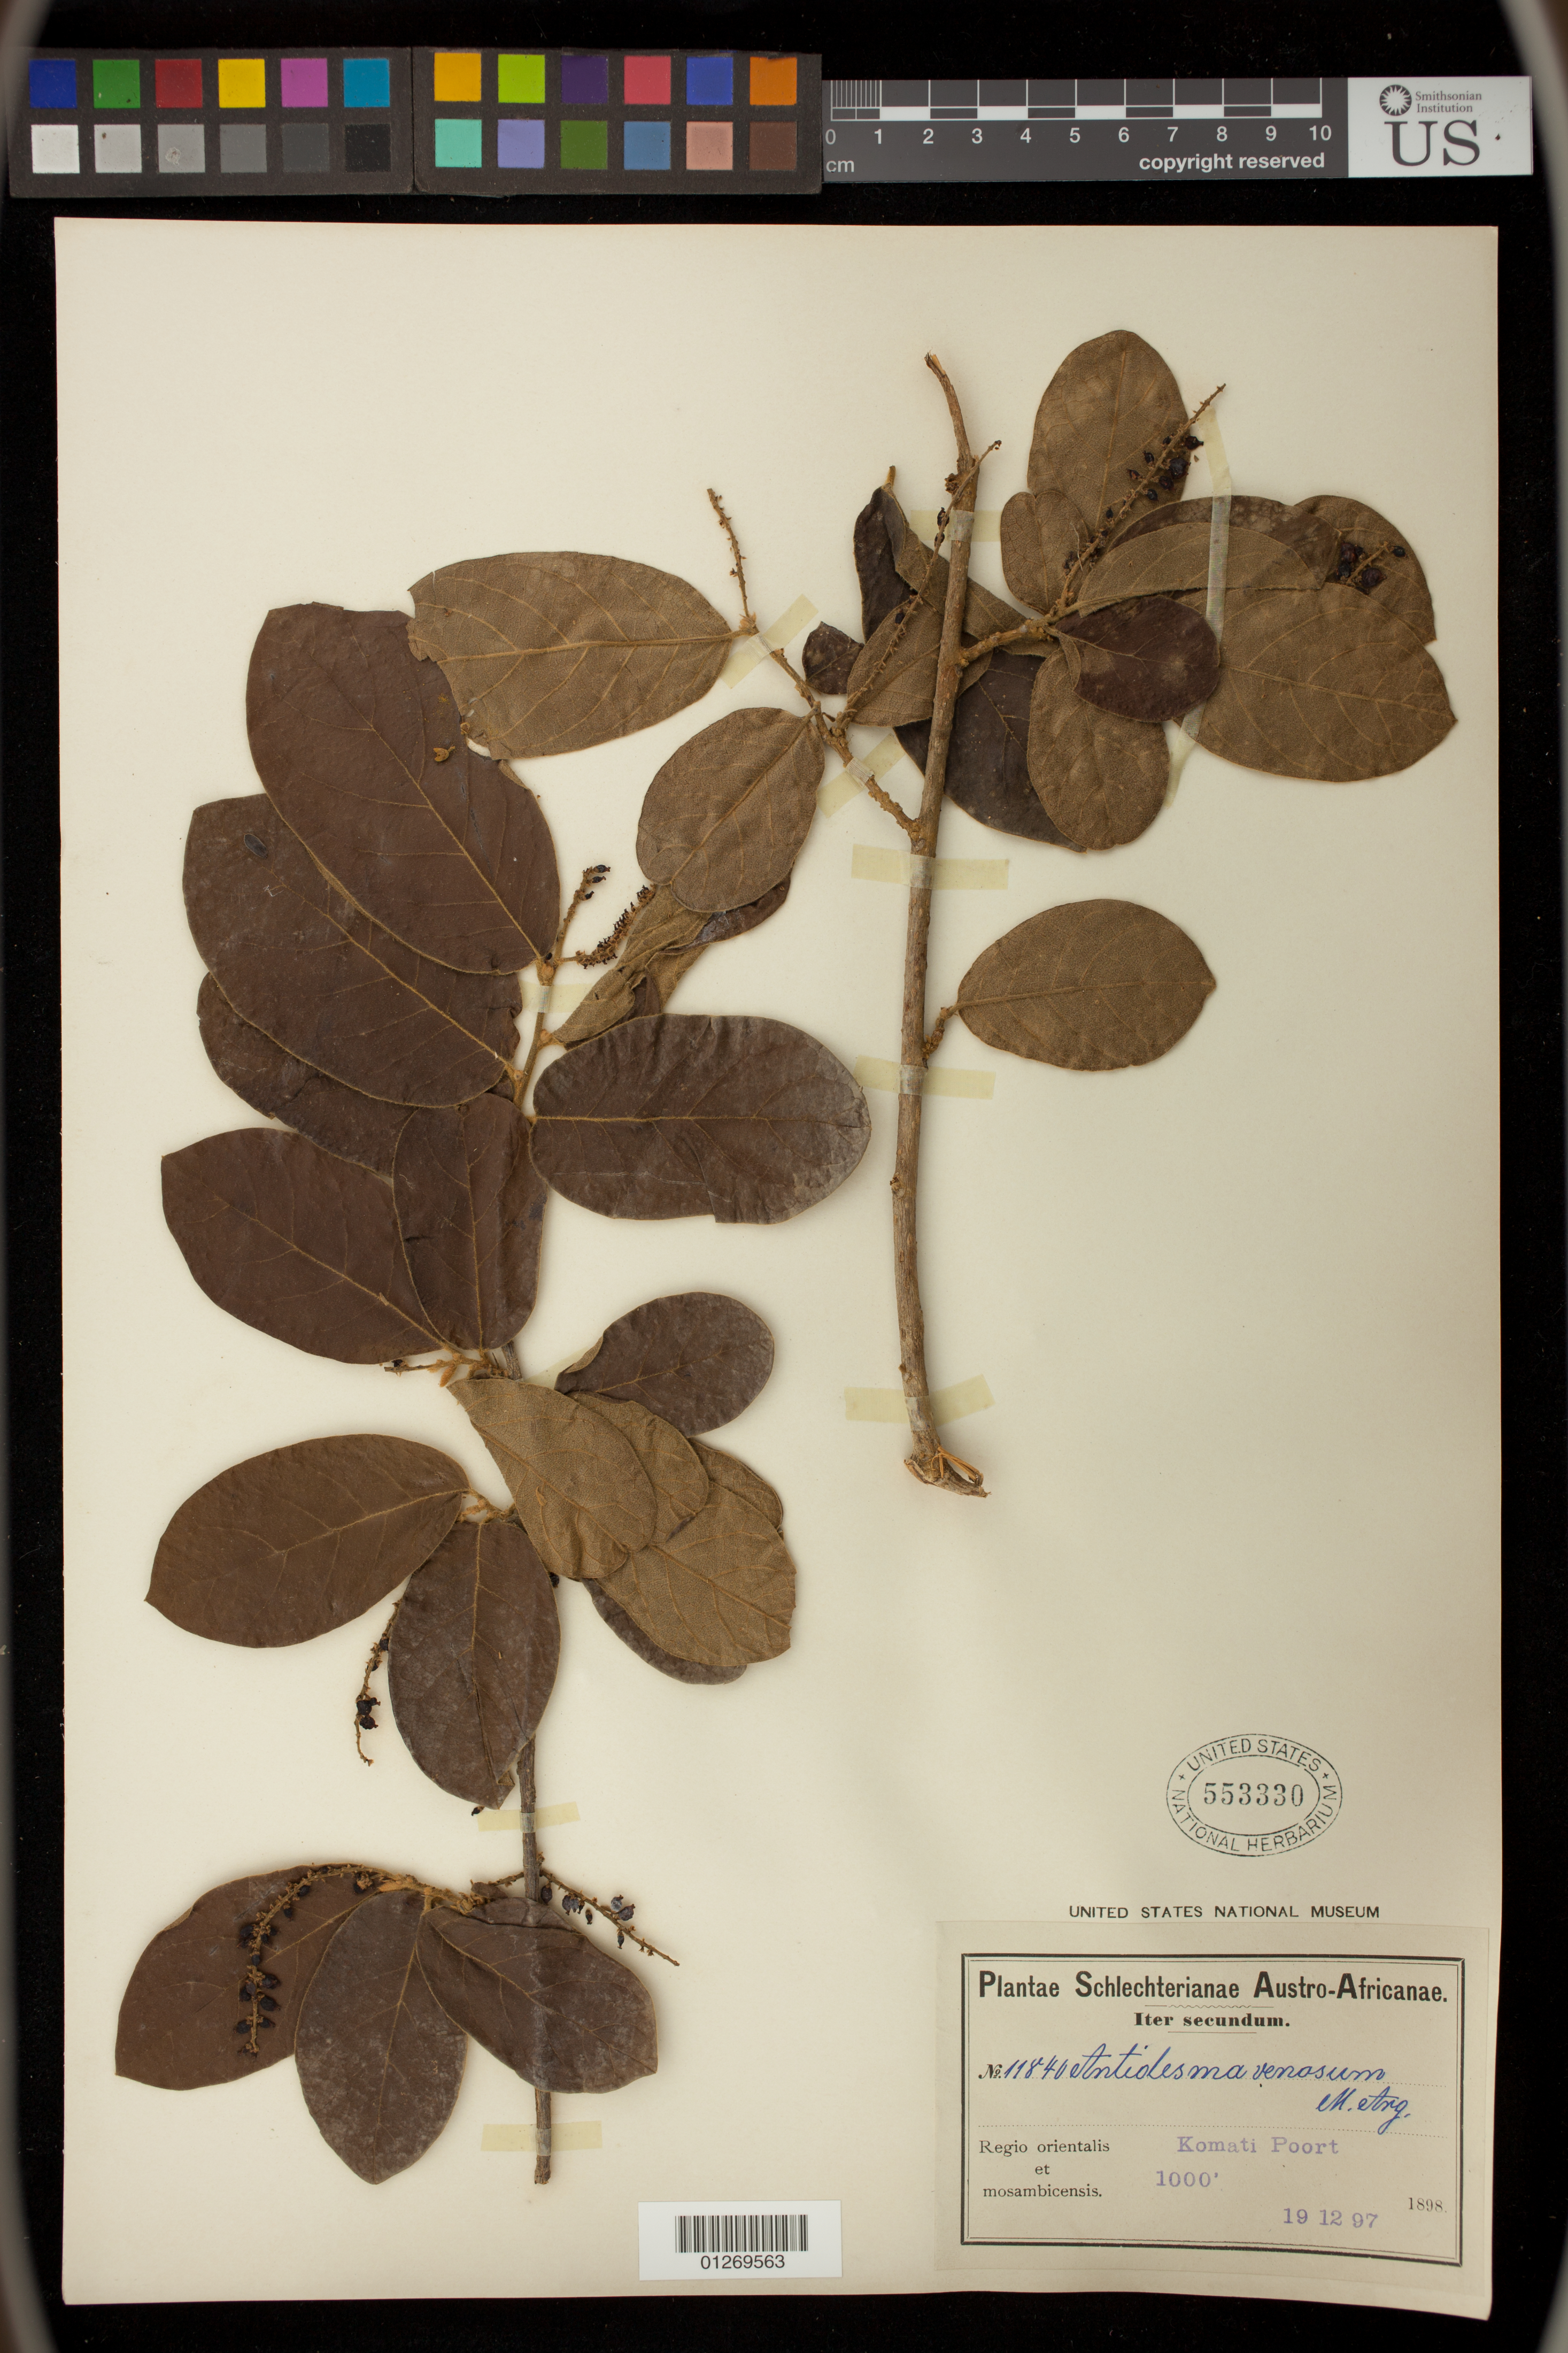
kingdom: Plantae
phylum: Tracheophyta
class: Magnoliopsida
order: Malpighiales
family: Phyllanthaceae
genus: Antidesma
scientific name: Antidesma venosum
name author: E. Mey. ex Tul.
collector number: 11840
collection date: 1898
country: South Africa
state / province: Mpumalanga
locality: Regio orientalis et mosambicensis.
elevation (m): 305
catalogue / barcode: US 553330